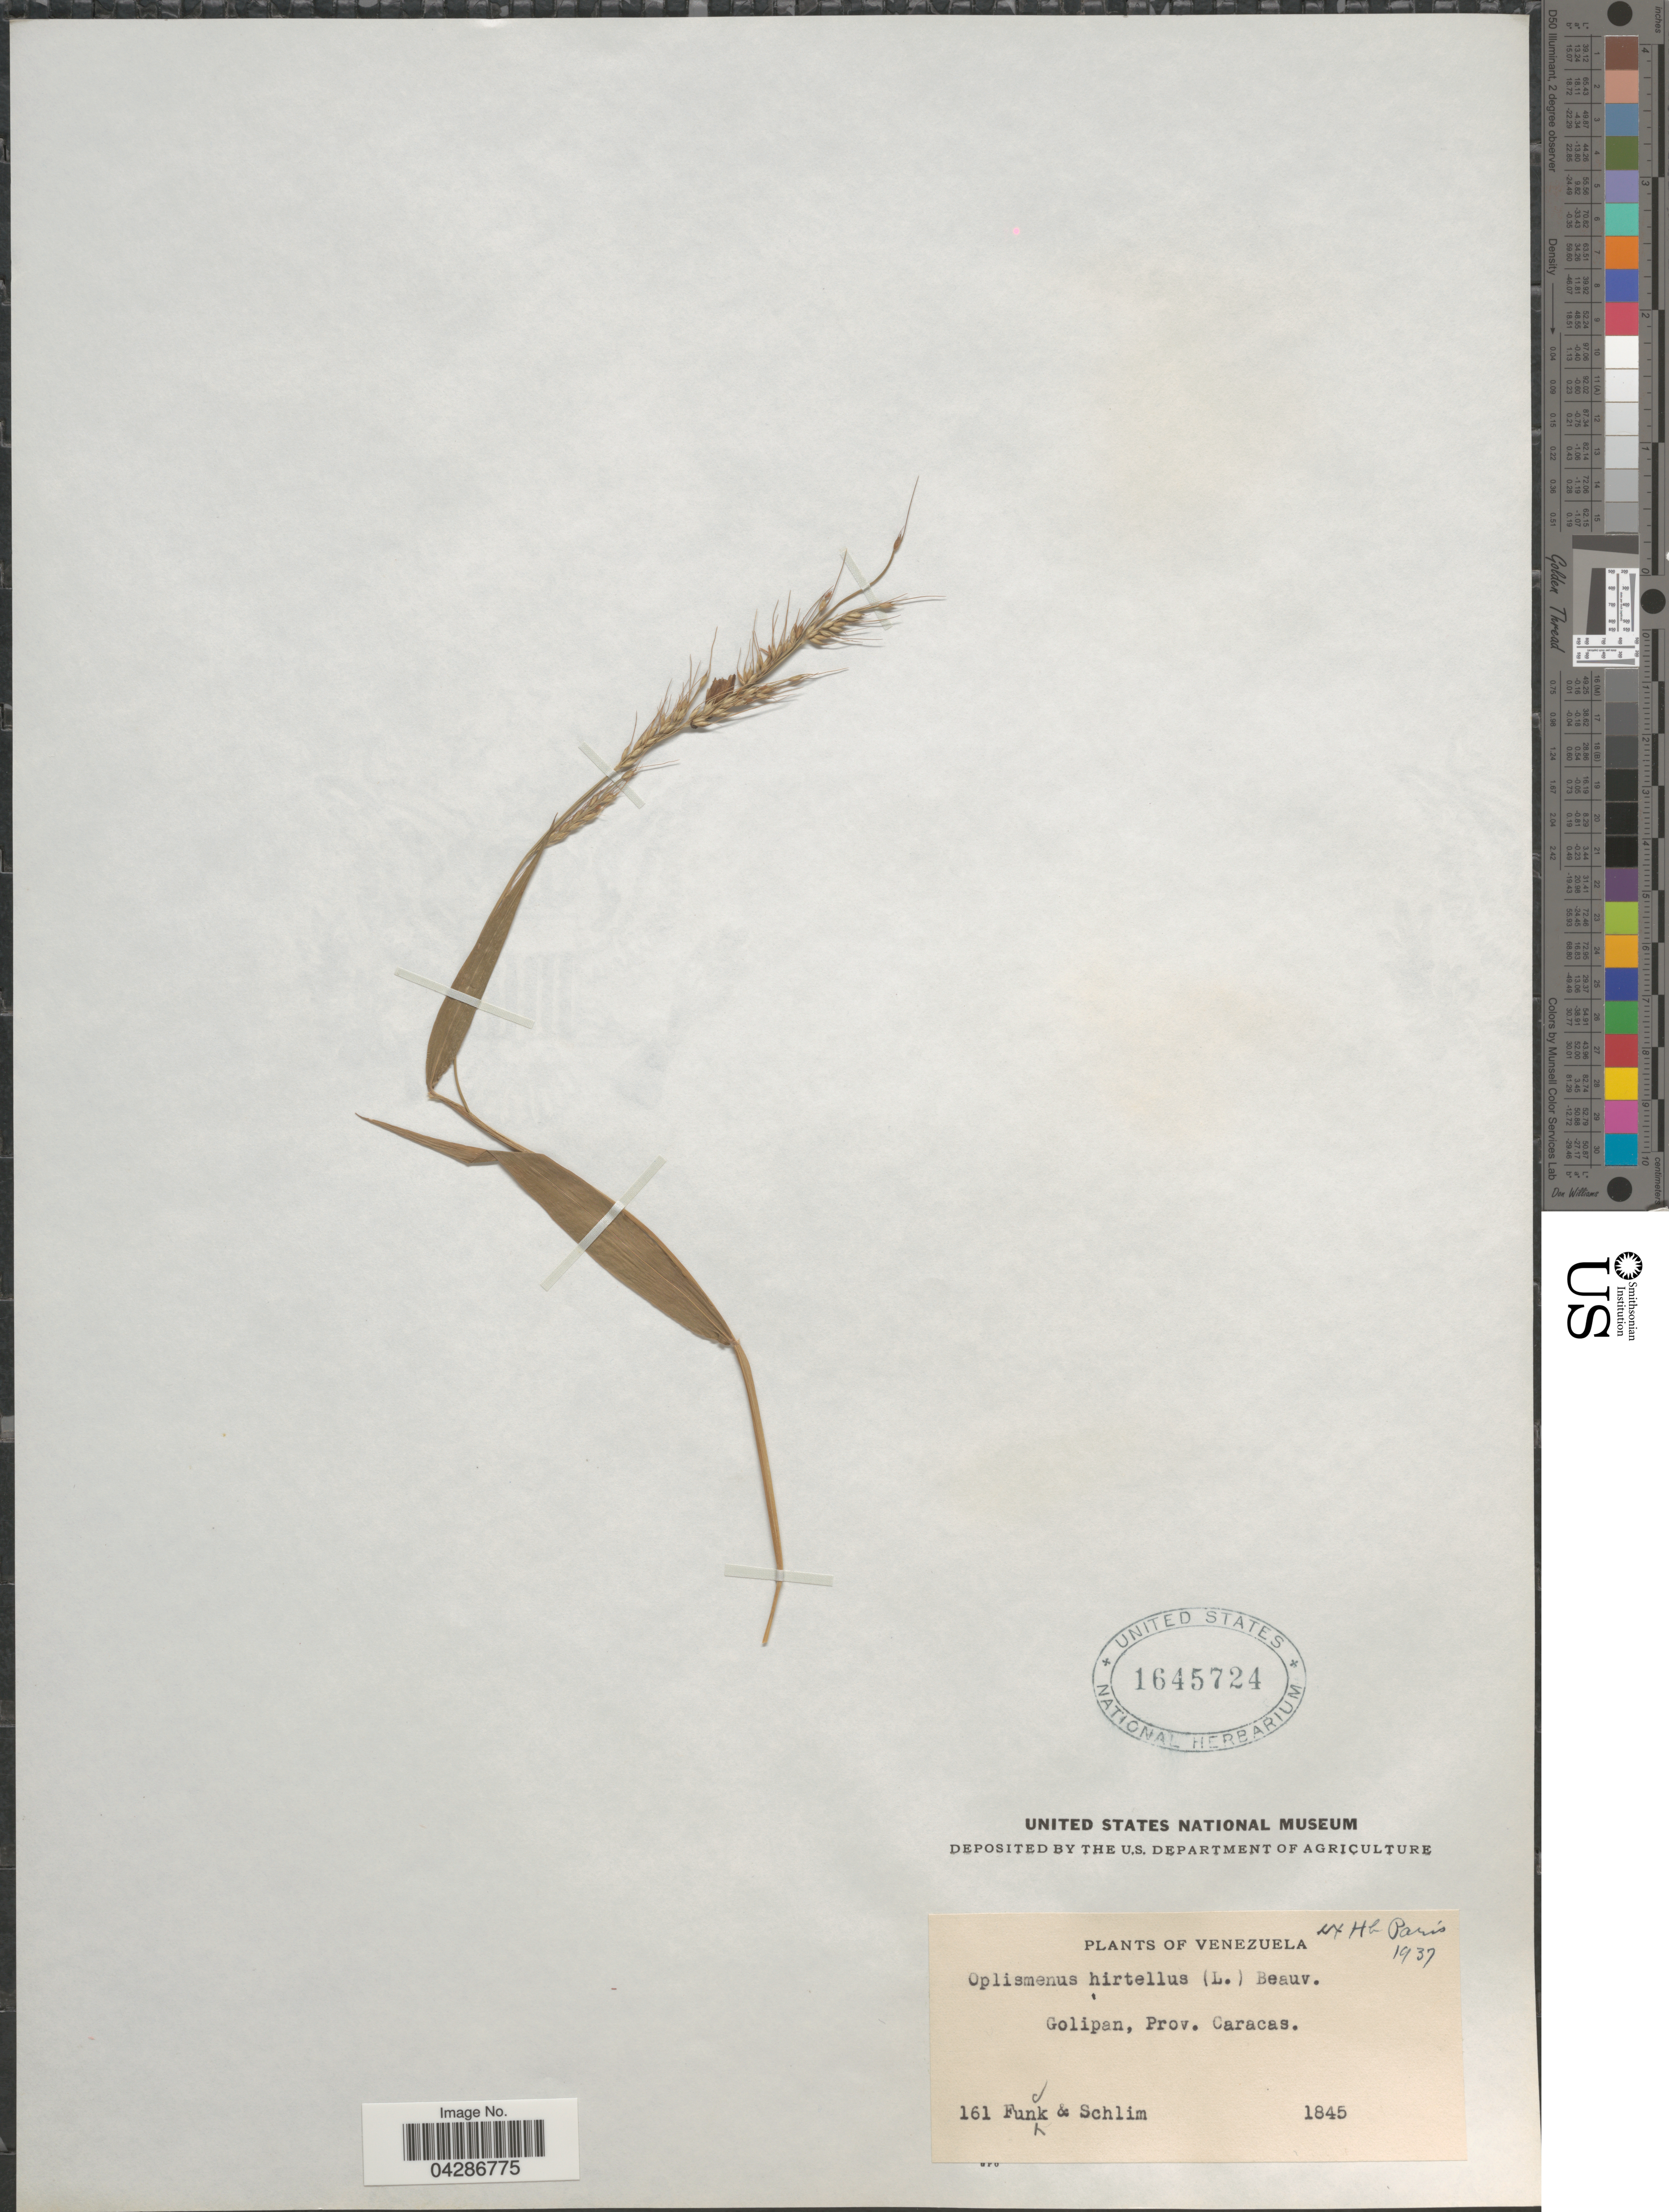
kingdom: Plantae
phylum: Tracheophyta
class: Liliopsida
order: Poales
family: Poaceae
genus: Oplismenus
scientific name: Oplismenus hirtellus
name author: (L.) P. Beauv.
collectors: -. Funck & Schlim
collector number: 161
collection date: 1845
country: Venezuela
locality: Golipan, Prov. Caracas.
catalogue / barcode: US 1645724